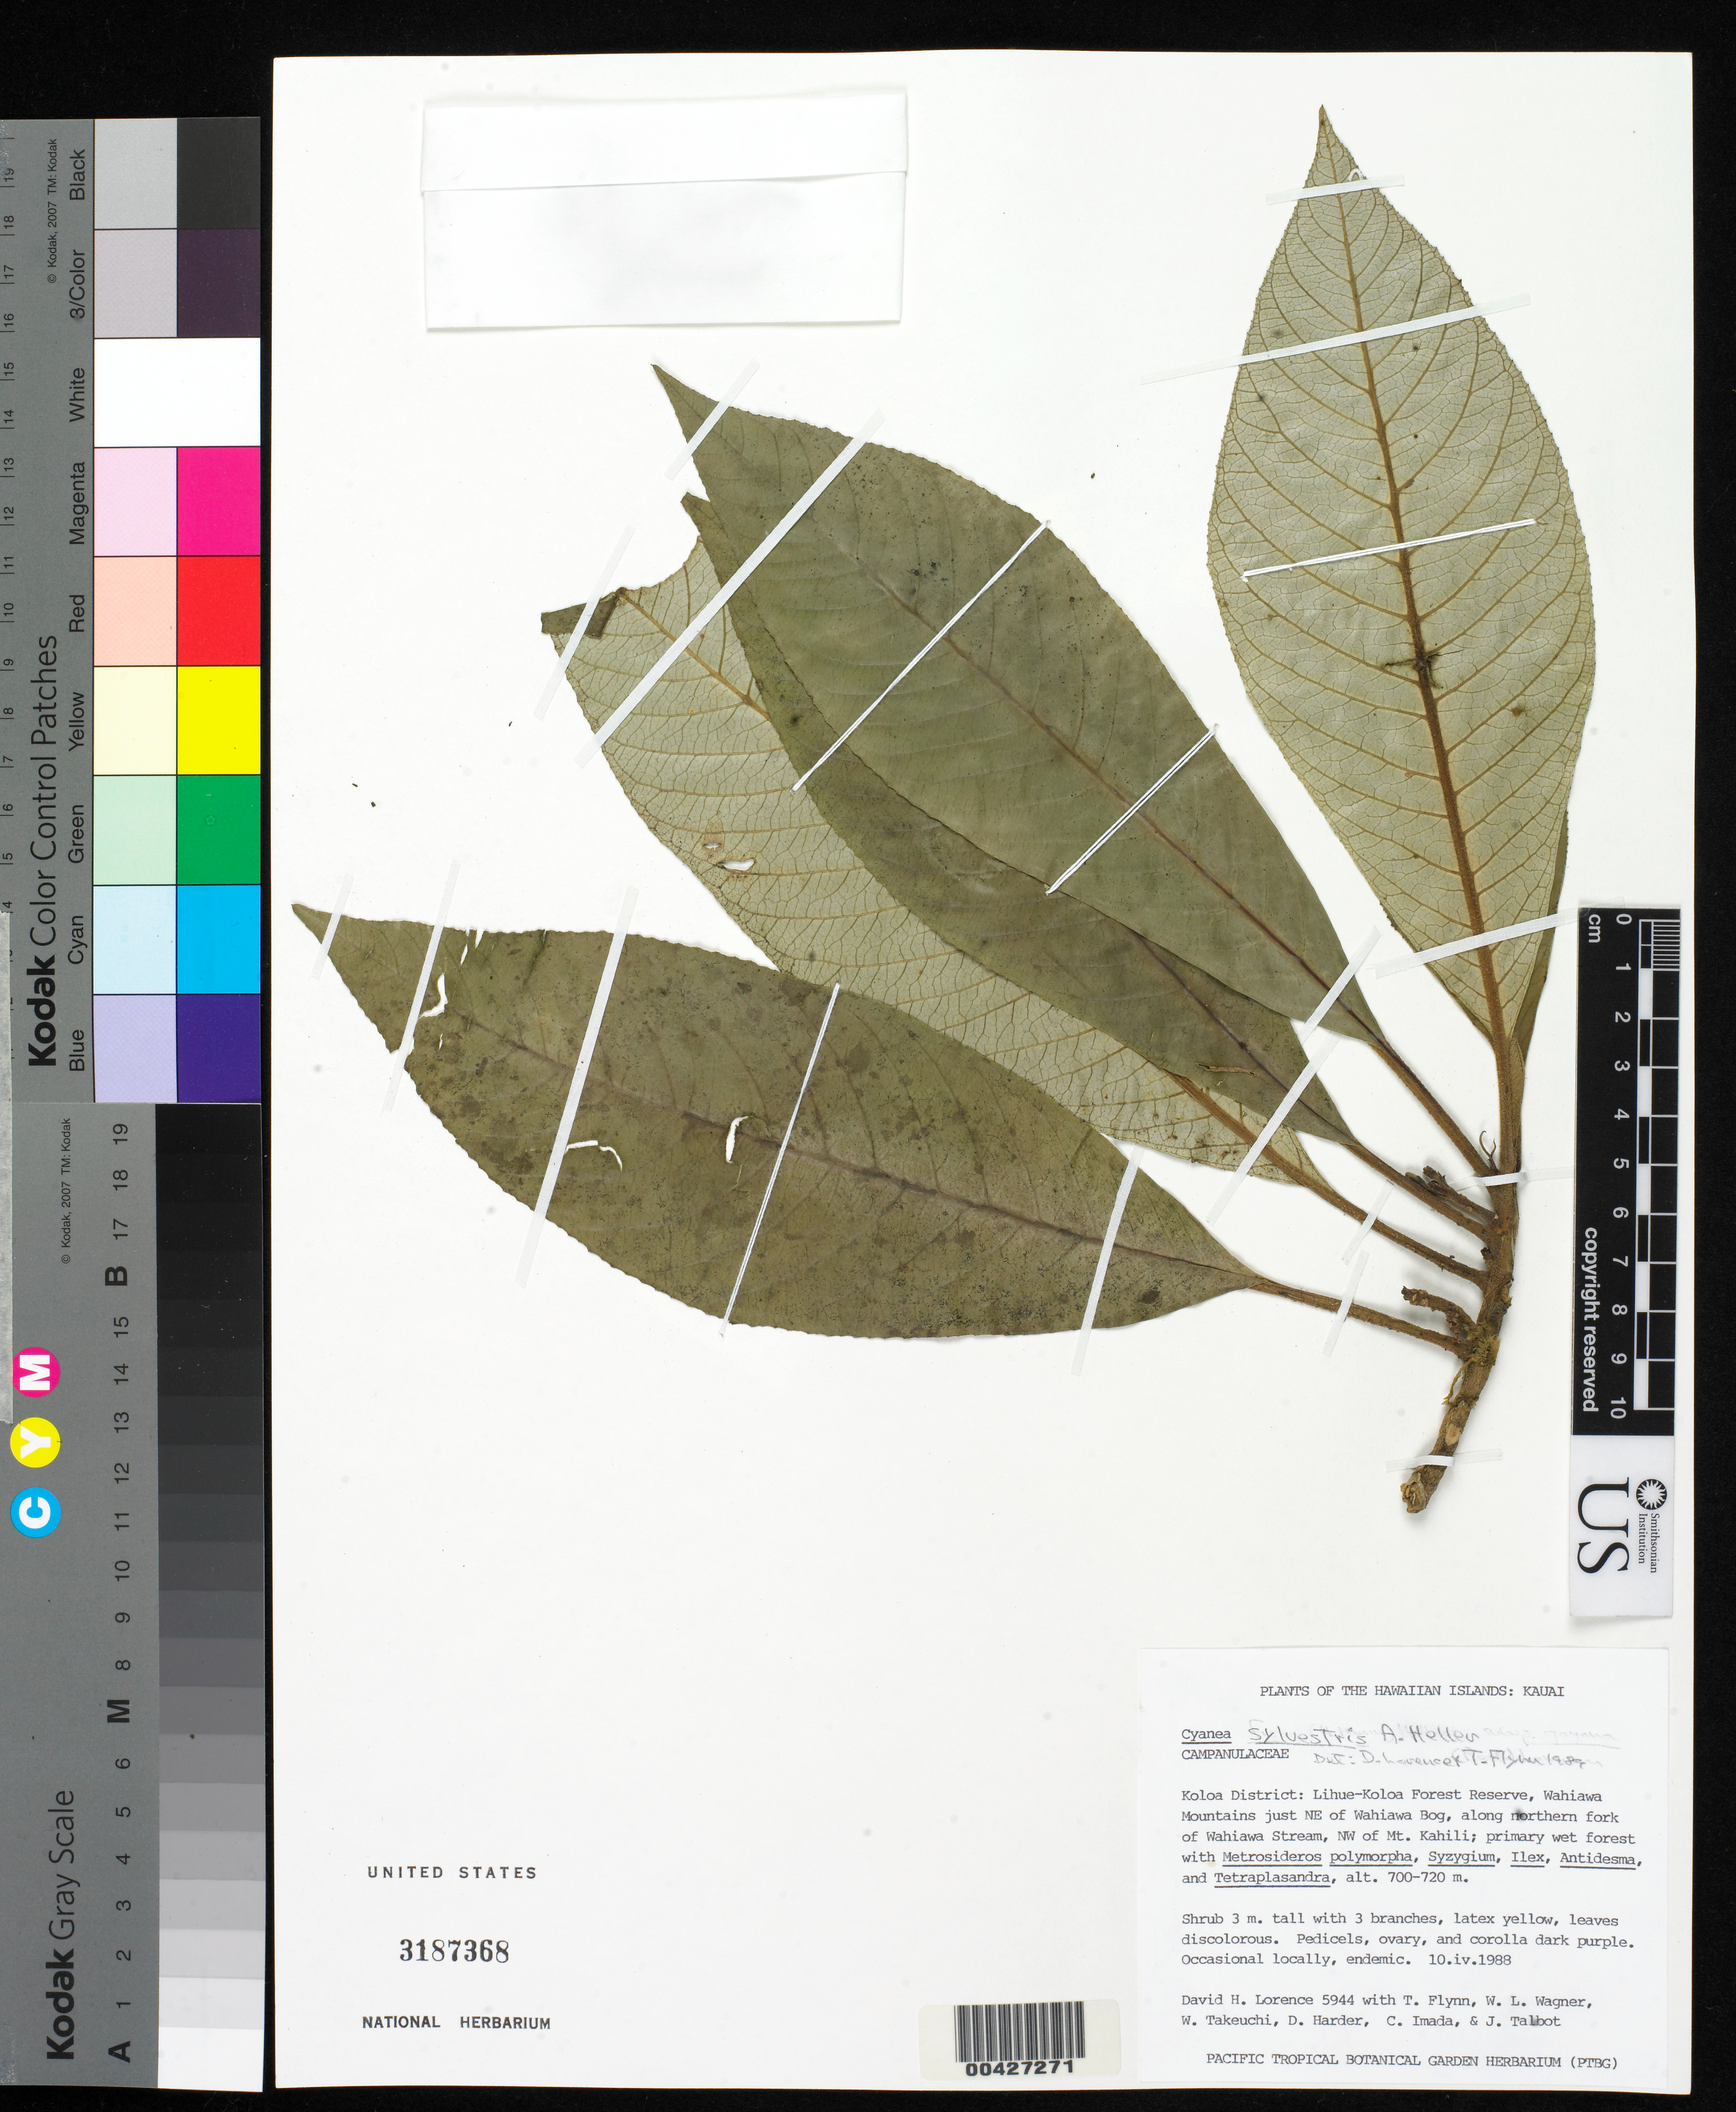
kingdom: Plantae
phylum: Tracheophyta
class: Magnoliopsida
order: Asterales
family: Campanulaceae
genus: Cyanea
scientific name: Cyanea hirtella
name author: (H. Mann) Hillebr.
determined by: Wagner, W. L., (BOT), Smithsonian Institution - National Museum of Natural History (UNITED STATES)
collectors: D. Lorence, T. W. Flynn, W. H. Wagner, W. N. Takeuchi, Harder & Imada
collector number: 5944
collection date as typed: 10 Apr 1988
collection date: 1988-04-10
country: United States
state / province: Hawaii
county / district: Kauai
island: Kaua'i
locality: Koloa District: Lihue-Koloa Forest Resrve, Wahiawa Mts. just NE of Wahiawa Bog, along N fork of Wahiawa Stream, NW of Mt. Kahil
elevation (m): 700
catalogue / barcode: US 3187368